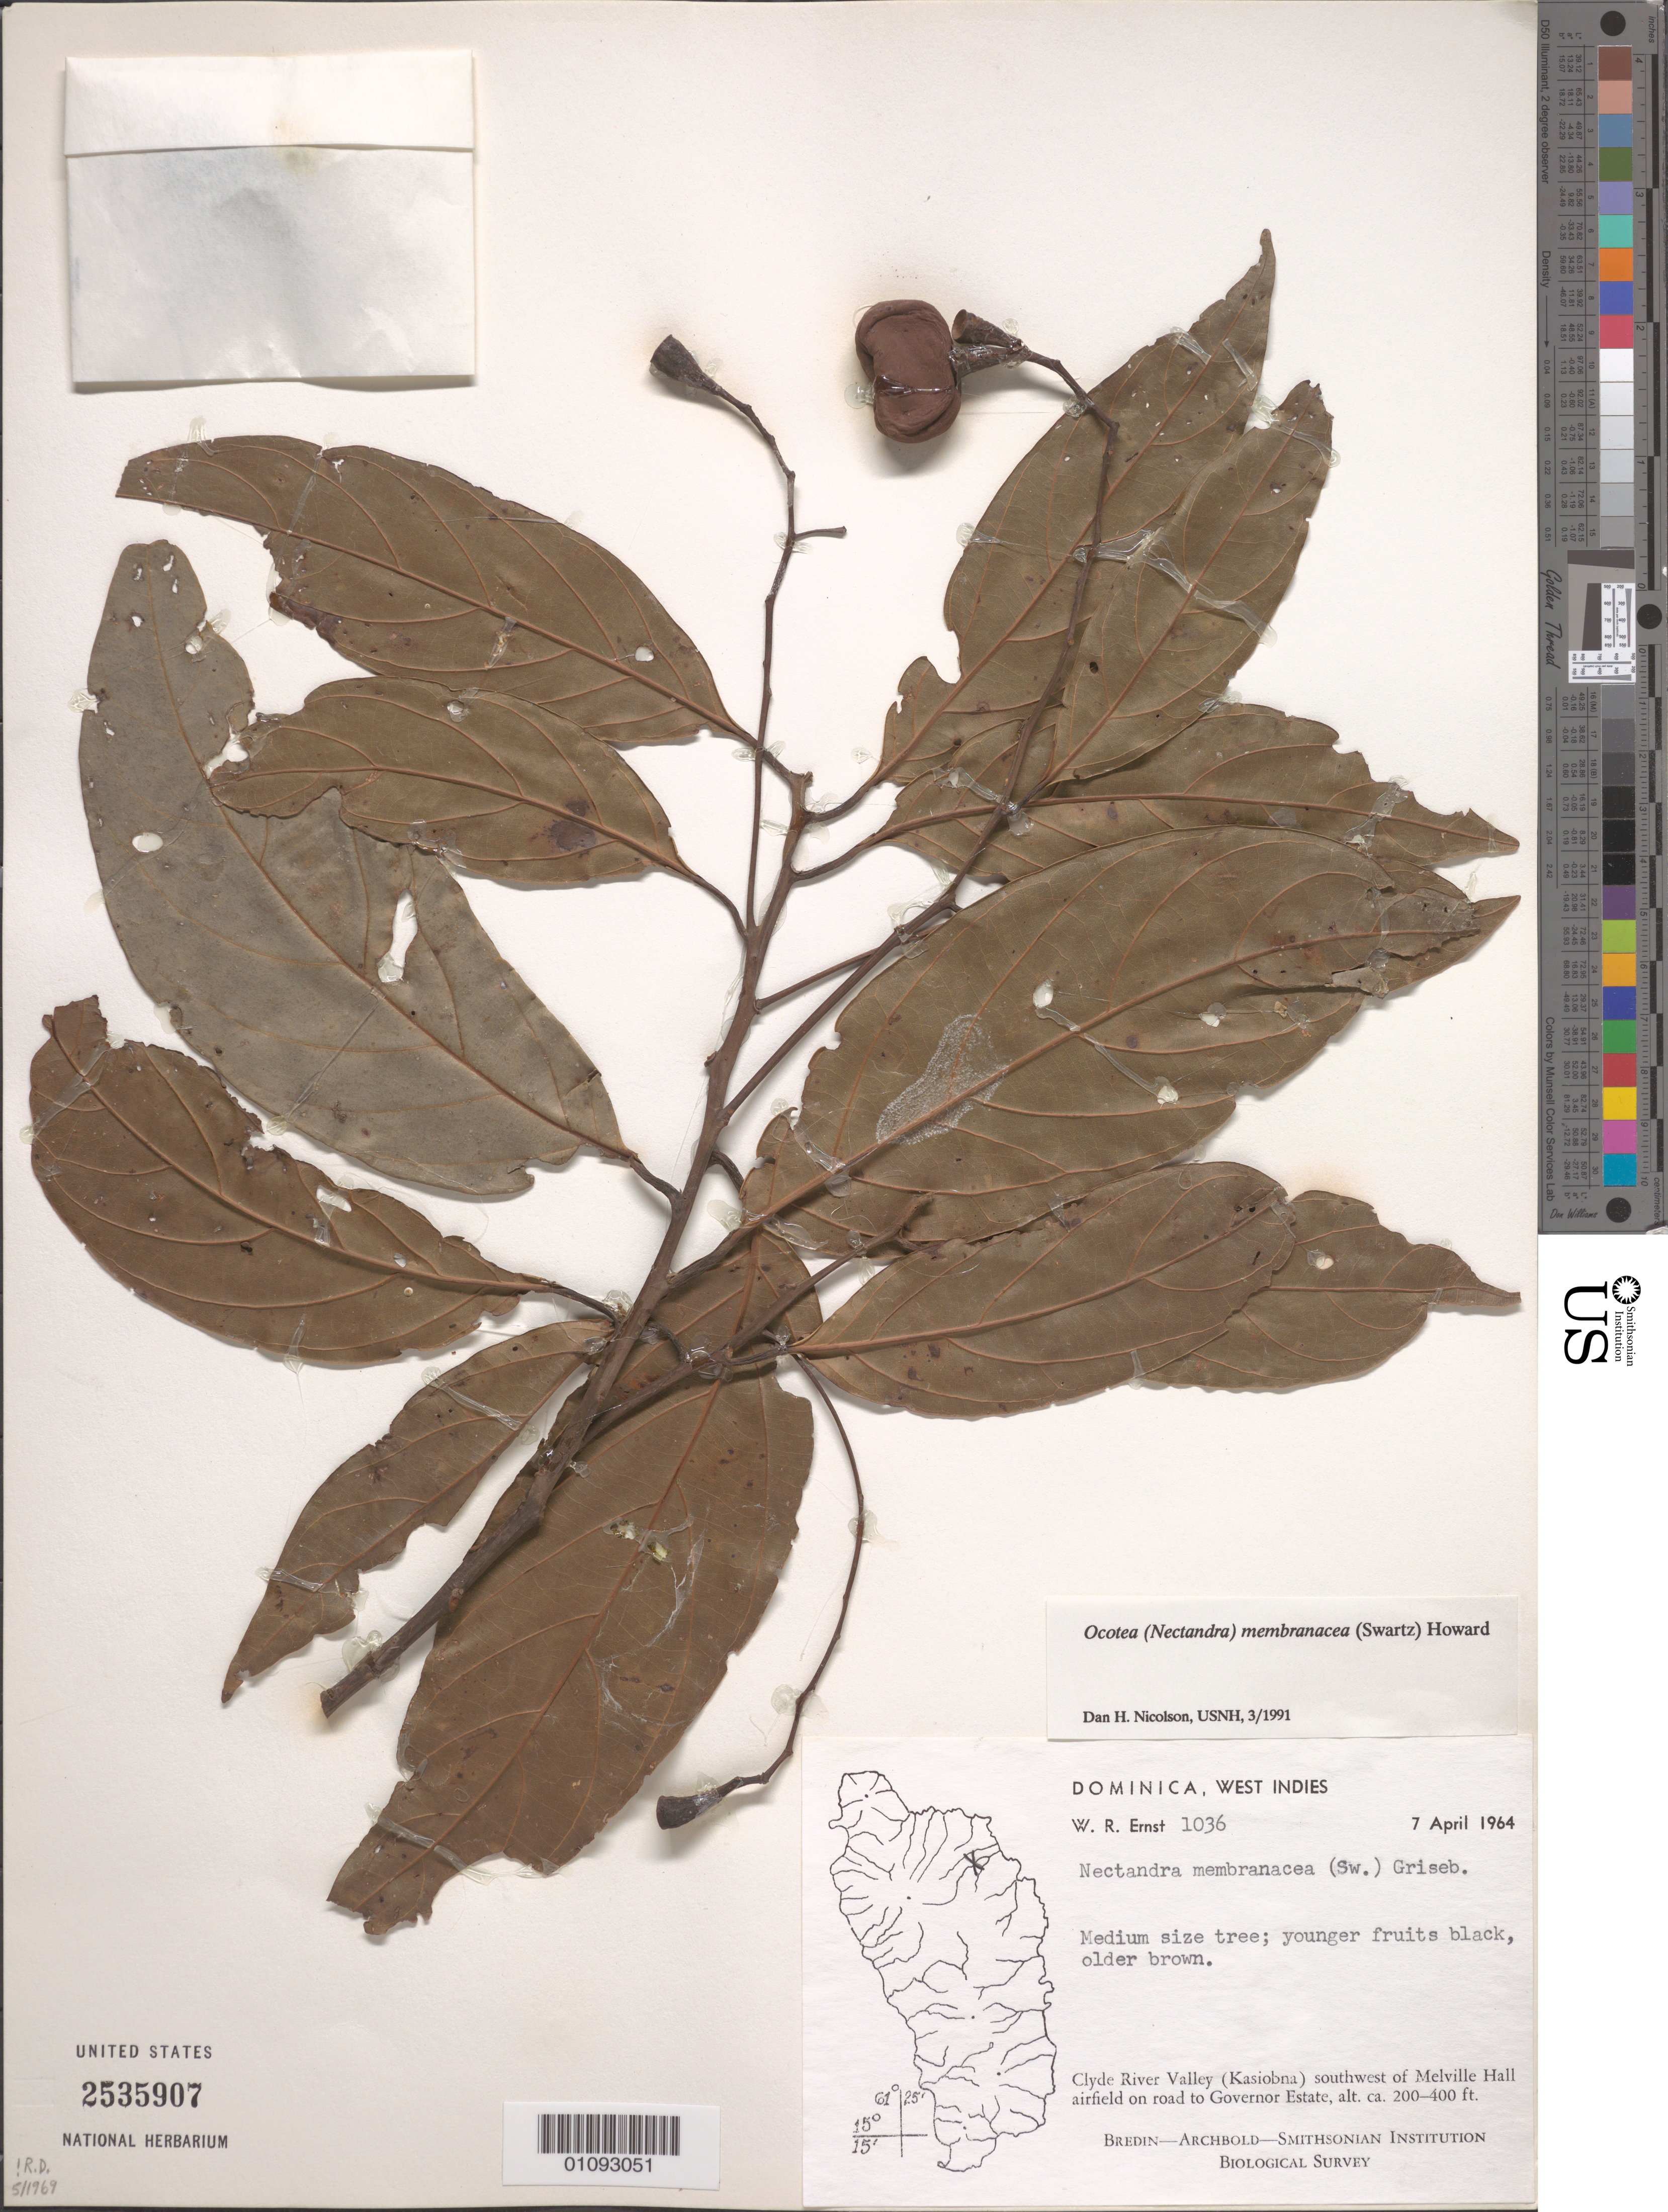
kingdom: Plantae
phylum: Tracheophyta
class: Magnoliopsida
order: Laurales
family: Lauraceae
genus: Nectandra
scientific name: Nectandra membranacea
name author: (Sw.) Griseb.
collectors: W. R. Ernst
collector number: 1036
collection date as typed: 07 Apr 1964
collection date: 1964-04-07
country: Dominica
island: Dominica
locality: Clyde River Valley, SW of Melville Hall.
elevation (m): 61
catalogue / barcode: US 2535907